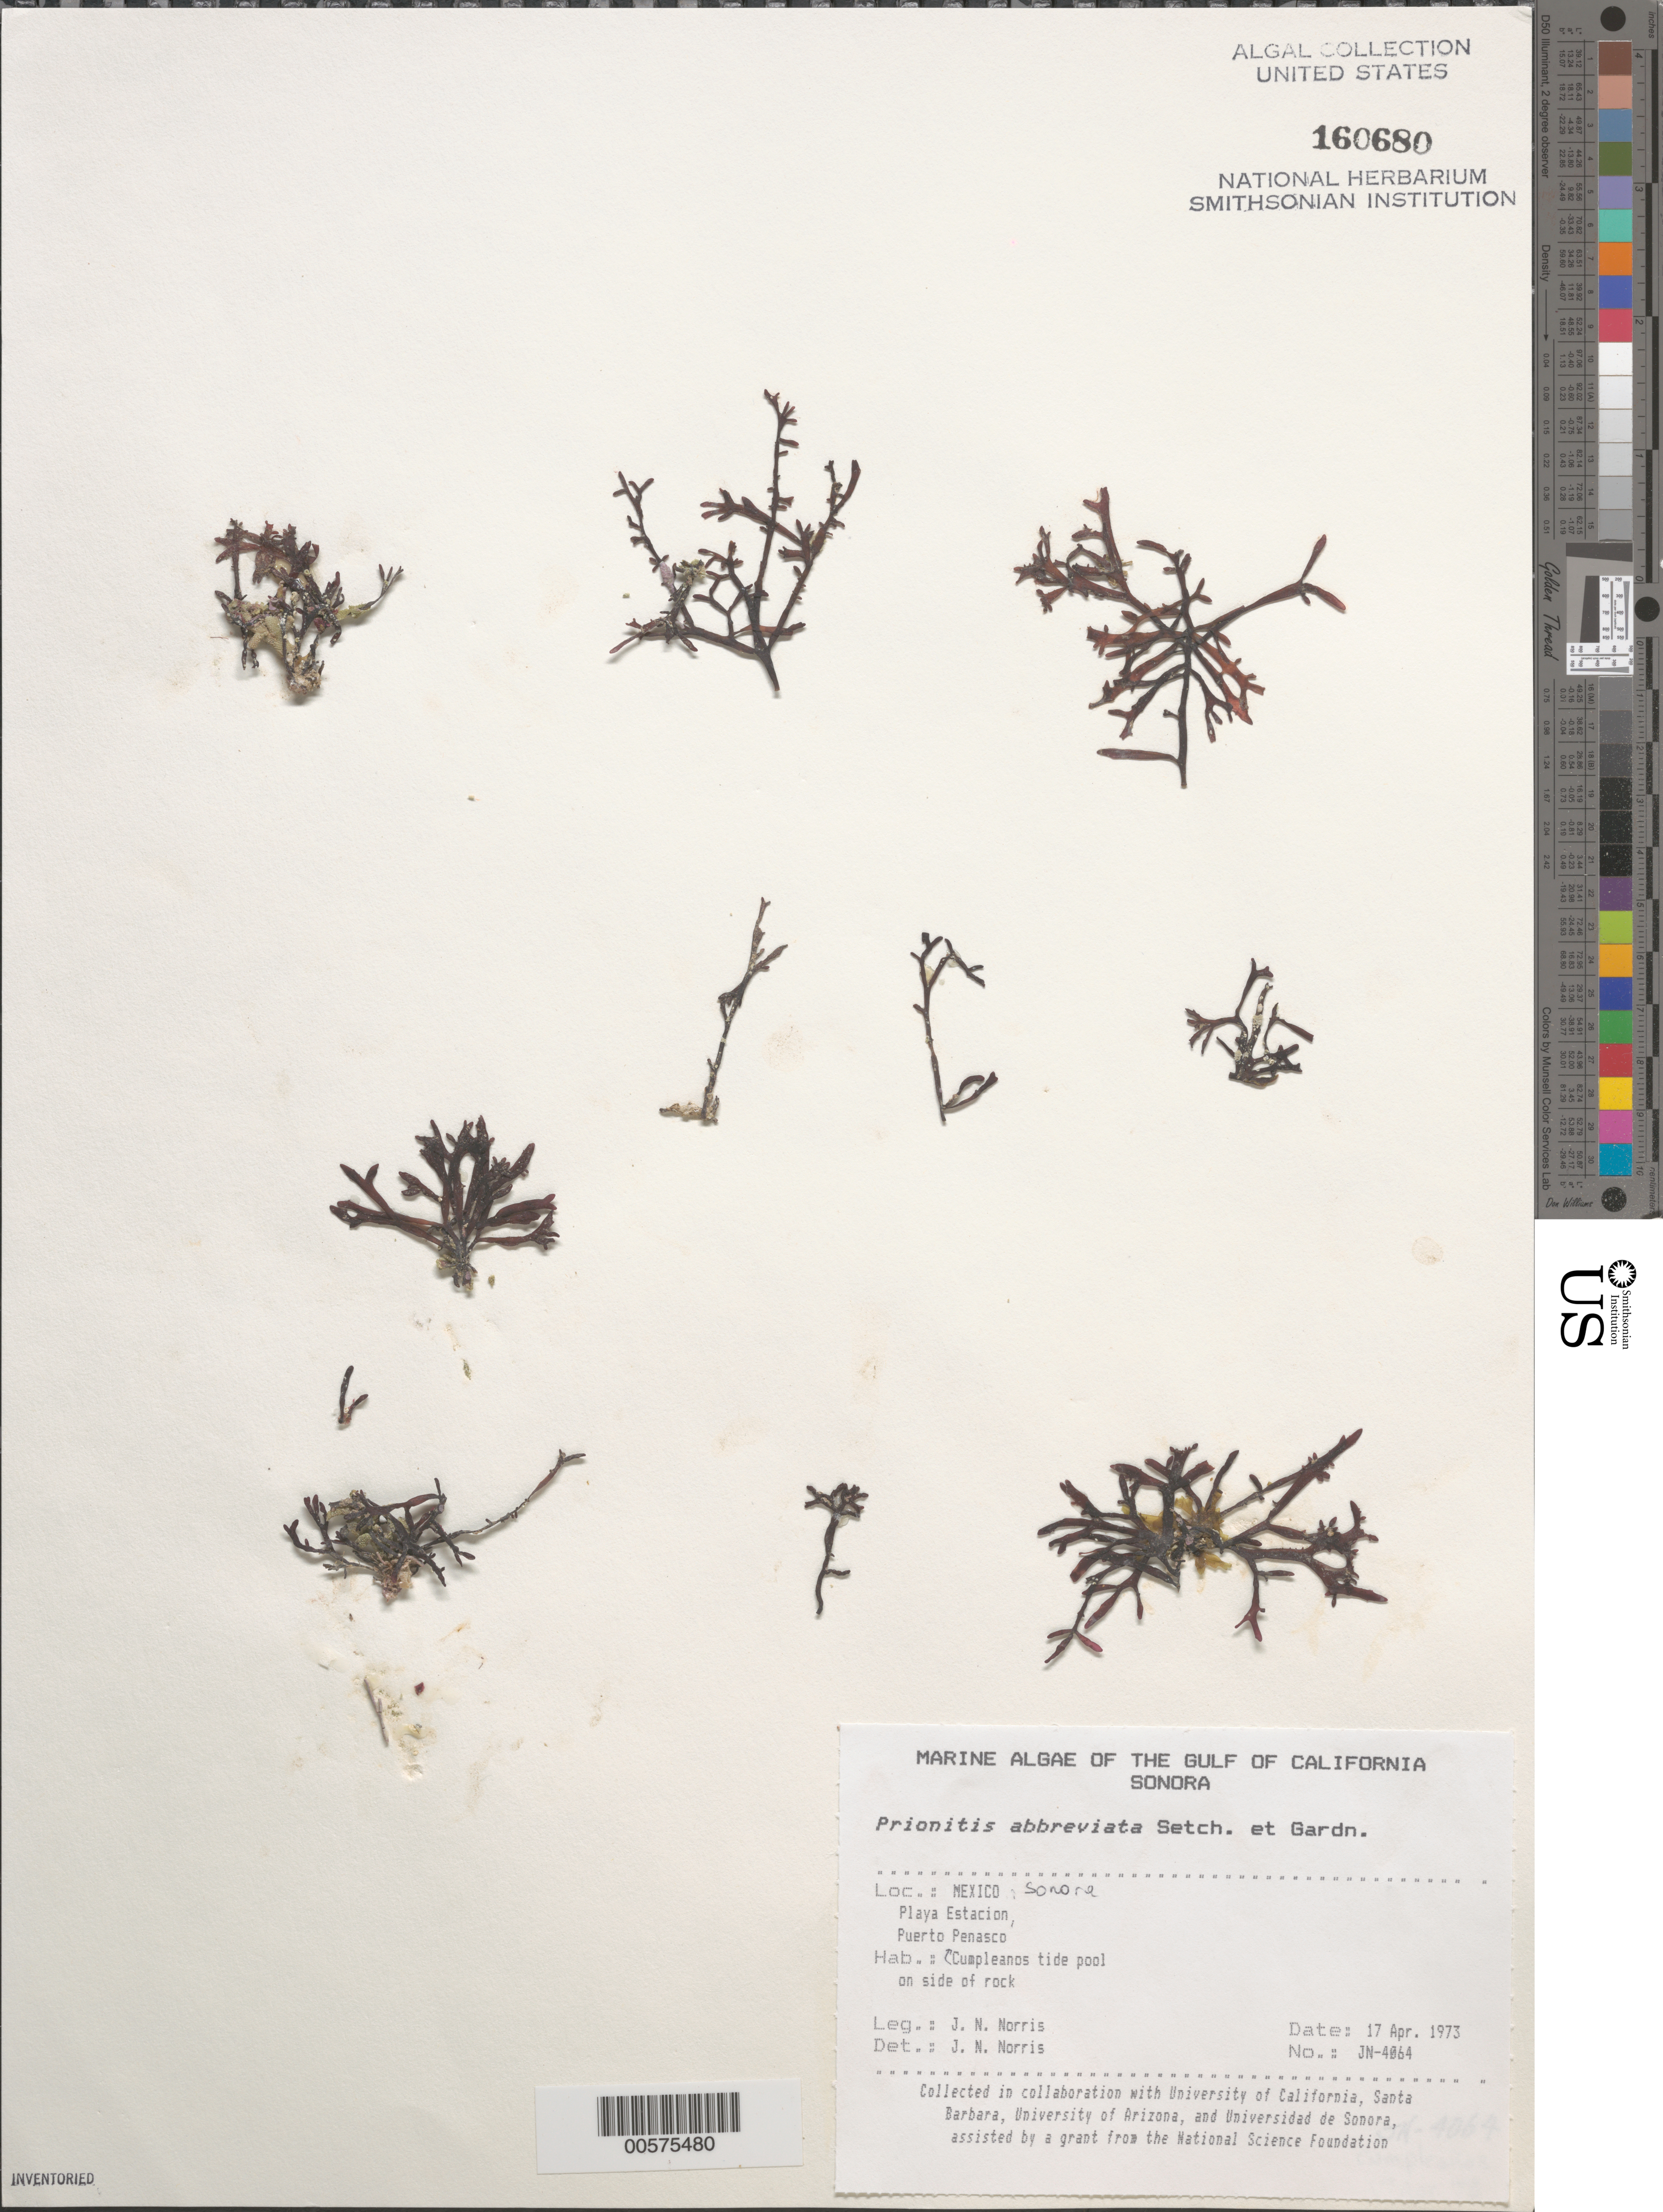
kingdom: Plantae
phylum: Rhodophyta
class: Florideophyceae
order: Cryptonemiales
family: Cryptonemiaceae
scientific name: Prionitis abbreviata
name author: Setchell & N.L. Gardner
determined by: Norris, James N.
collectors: J. N. Norris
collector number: JN-4064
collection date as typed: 17 Apr 1973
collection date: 1973-04-17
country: Mexico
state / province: Sonora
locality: Playa Estacion, Puerto Penasco, Cumpleanos tide pool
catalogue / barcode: US 160680